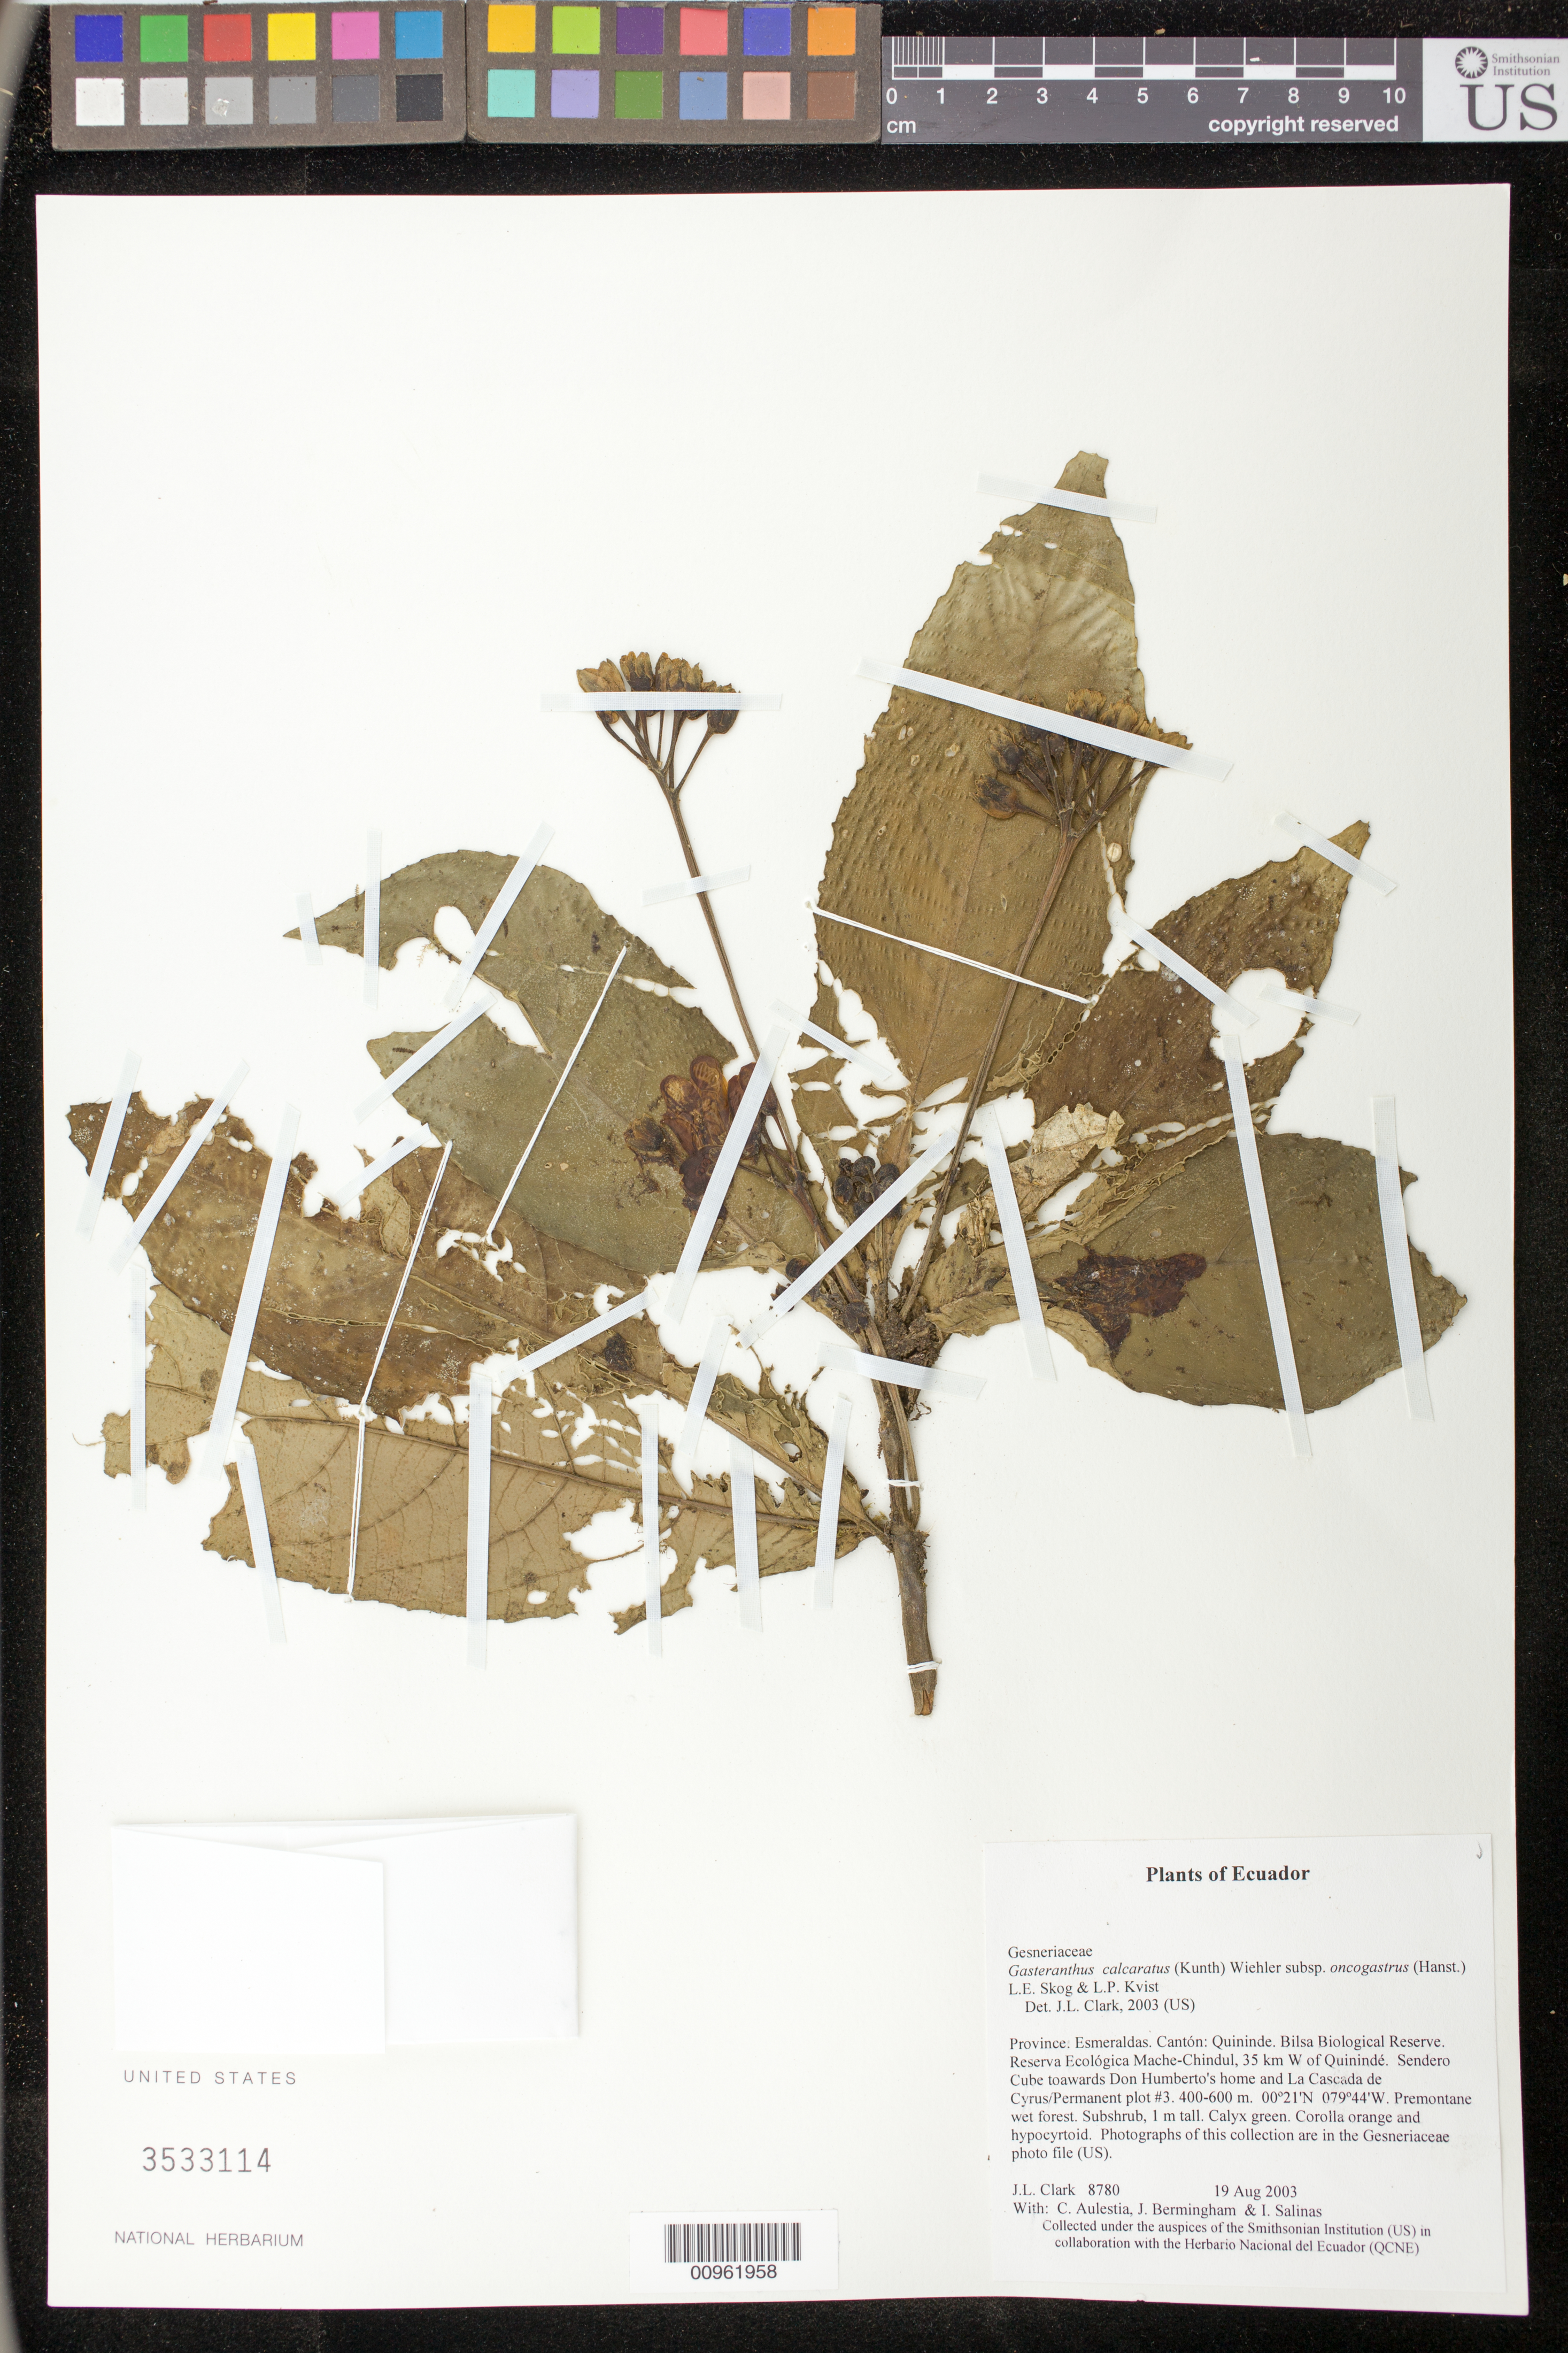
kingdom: Plantae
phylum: Tracheophyta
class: Magnoliopsida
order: Lamiales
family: Gesneriaceae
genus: Sinningia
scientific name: Sinningia incarnata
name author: (Aubl.) D.L. Denham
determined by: Clark, J. L., (SEL), The Marie Selby Botanical Garden (UNITED STATES)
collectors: J. L. Clark, C. Aulestia, J. Bermingham & I. Salinas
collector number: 8780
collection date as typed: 19 Aug 2003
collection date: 2003-08-19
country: Ecuador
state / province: Esmeraldas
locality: Quininde. Bilsa Biological Reserve. Reserva Ecológica Mache-Chindul, 35 km W of Quinindé. Sendero Cube toawards Don Humberto's home and La Cascada de Cyrus/Permanent plot #3.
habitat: Premontane wet forest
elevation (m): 400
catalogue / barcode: US 3533114